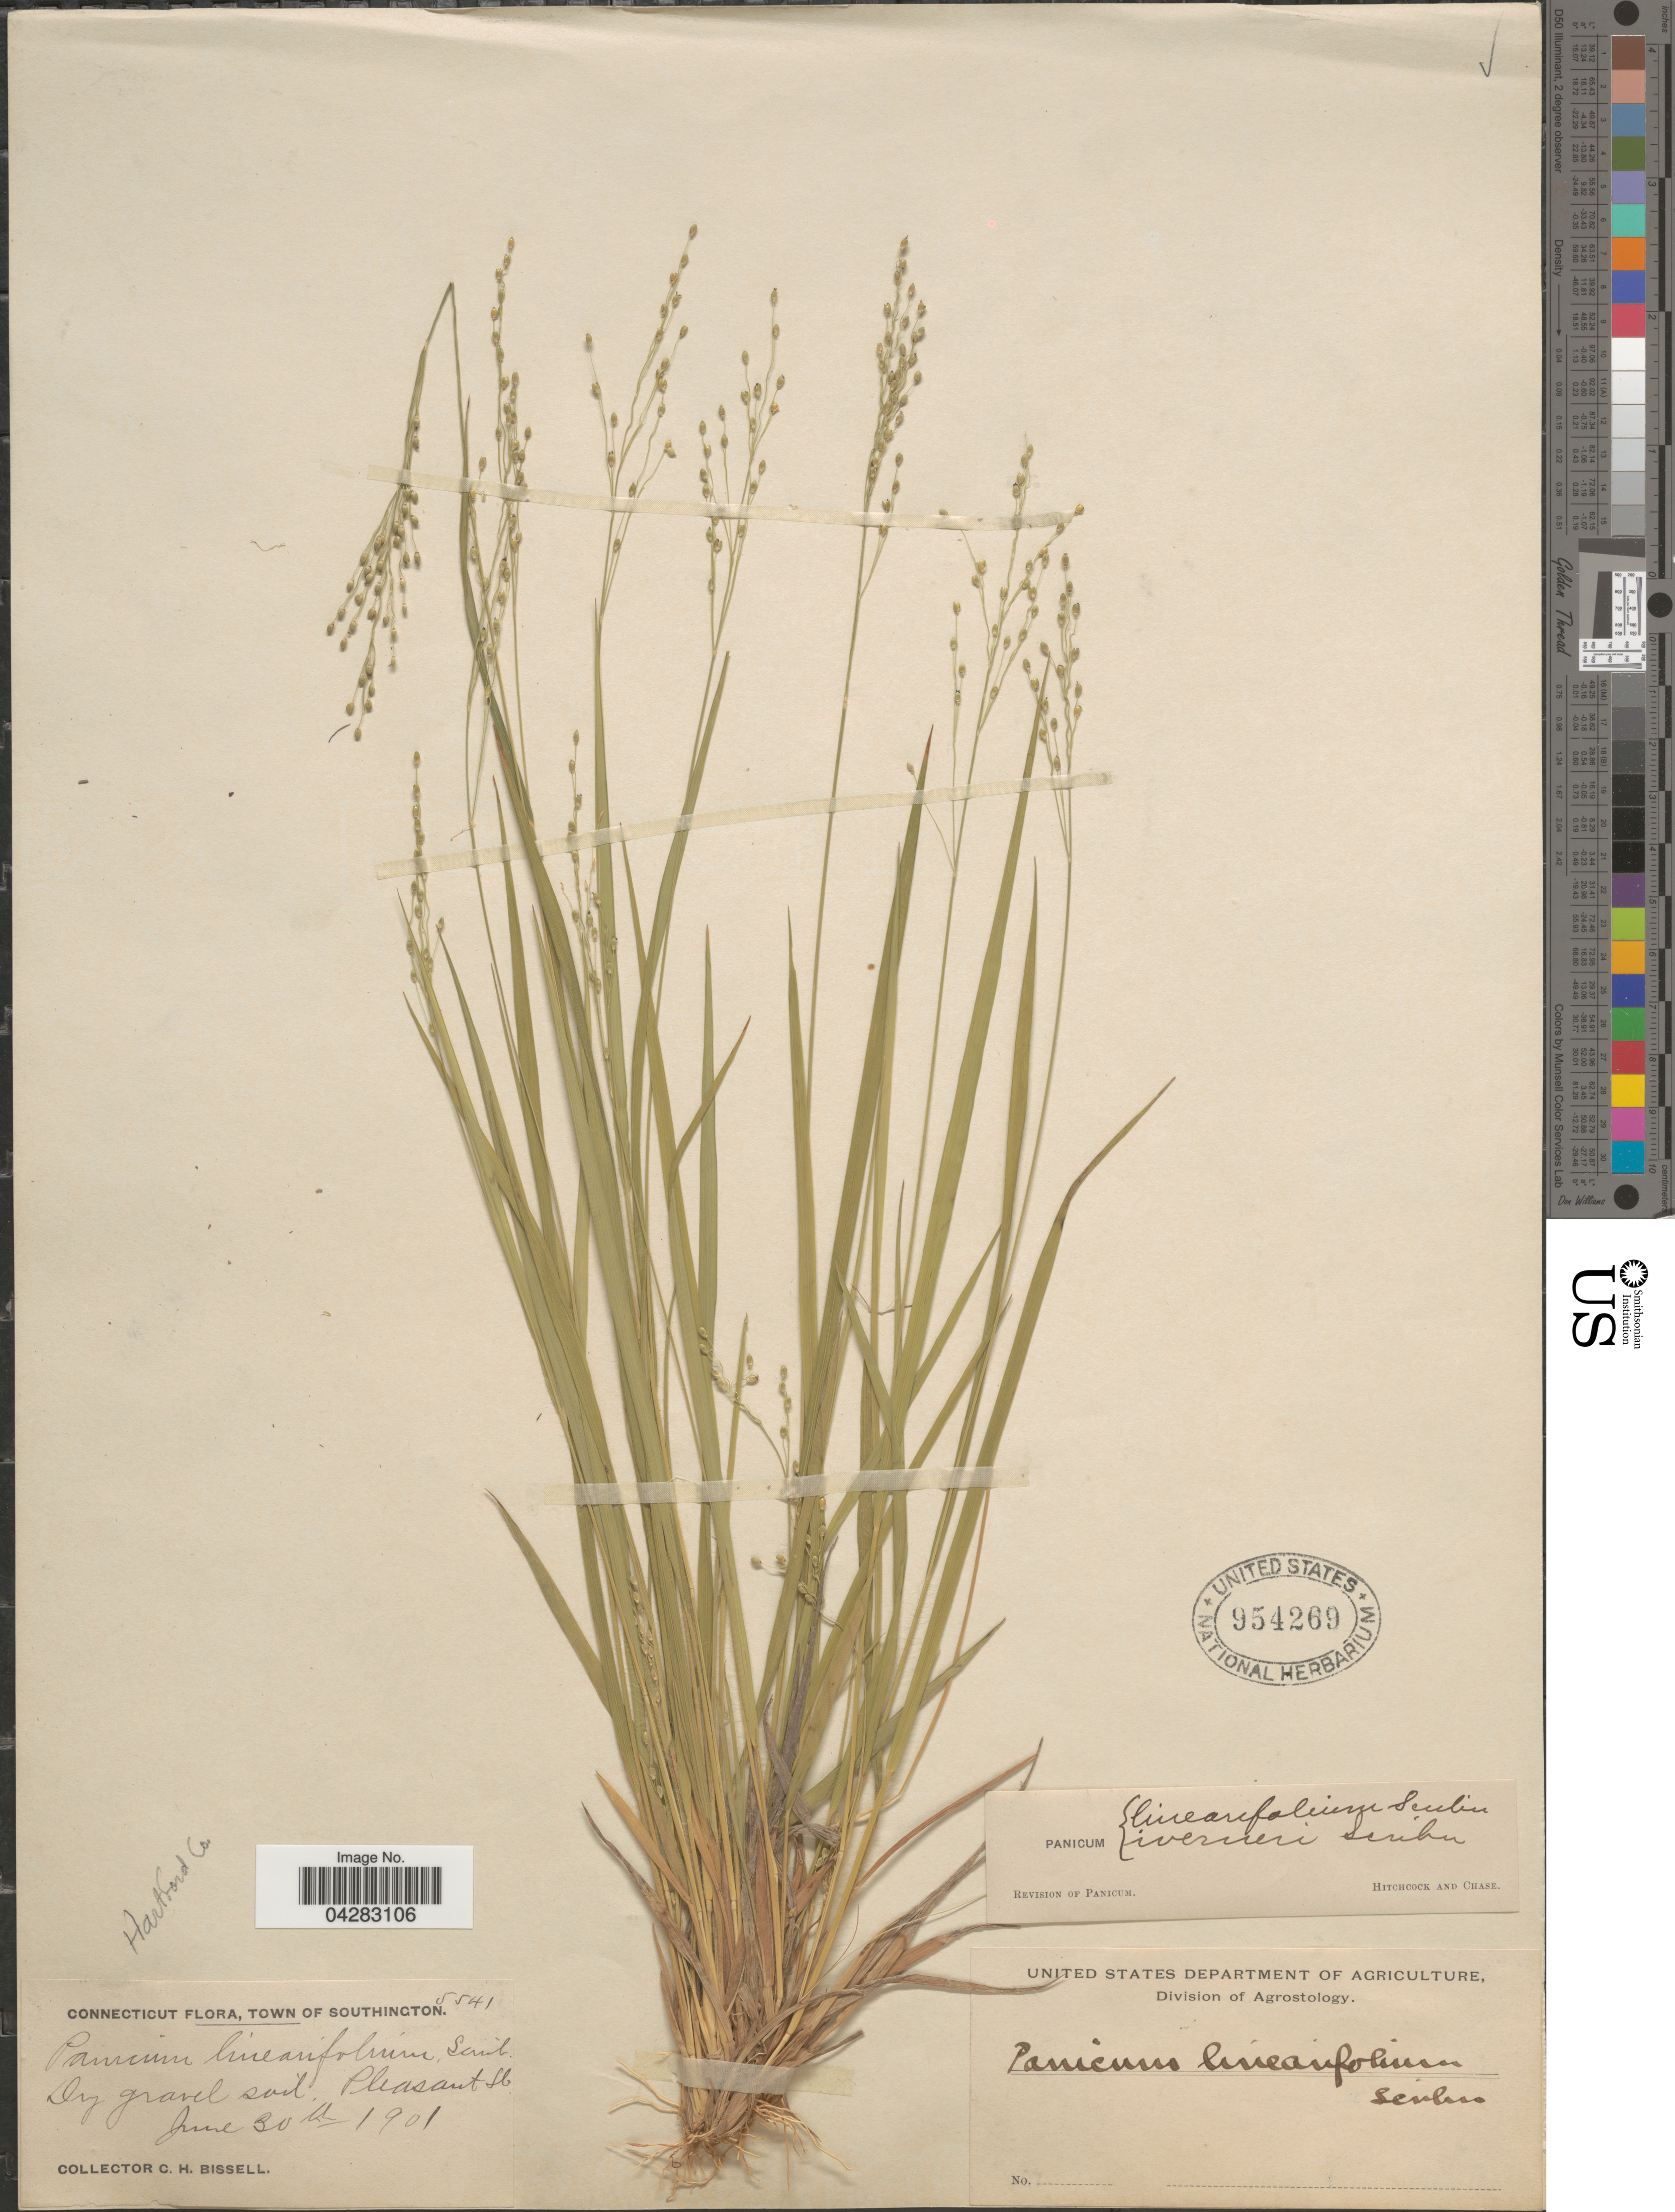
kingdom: Plantae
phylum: Tracheophyta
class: Liliopsida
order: Poales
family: Poaceae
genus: Dichanthelium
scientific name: Dichanthelium linearifolium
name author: (Scribn.) Gould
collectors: C. Bissell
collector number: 5541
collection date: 1901-06-30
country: United States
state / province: Connecticut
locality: Town of Southington. Dry gravel soil. Pleasant St. Hartford Co.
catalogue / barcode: US 954269